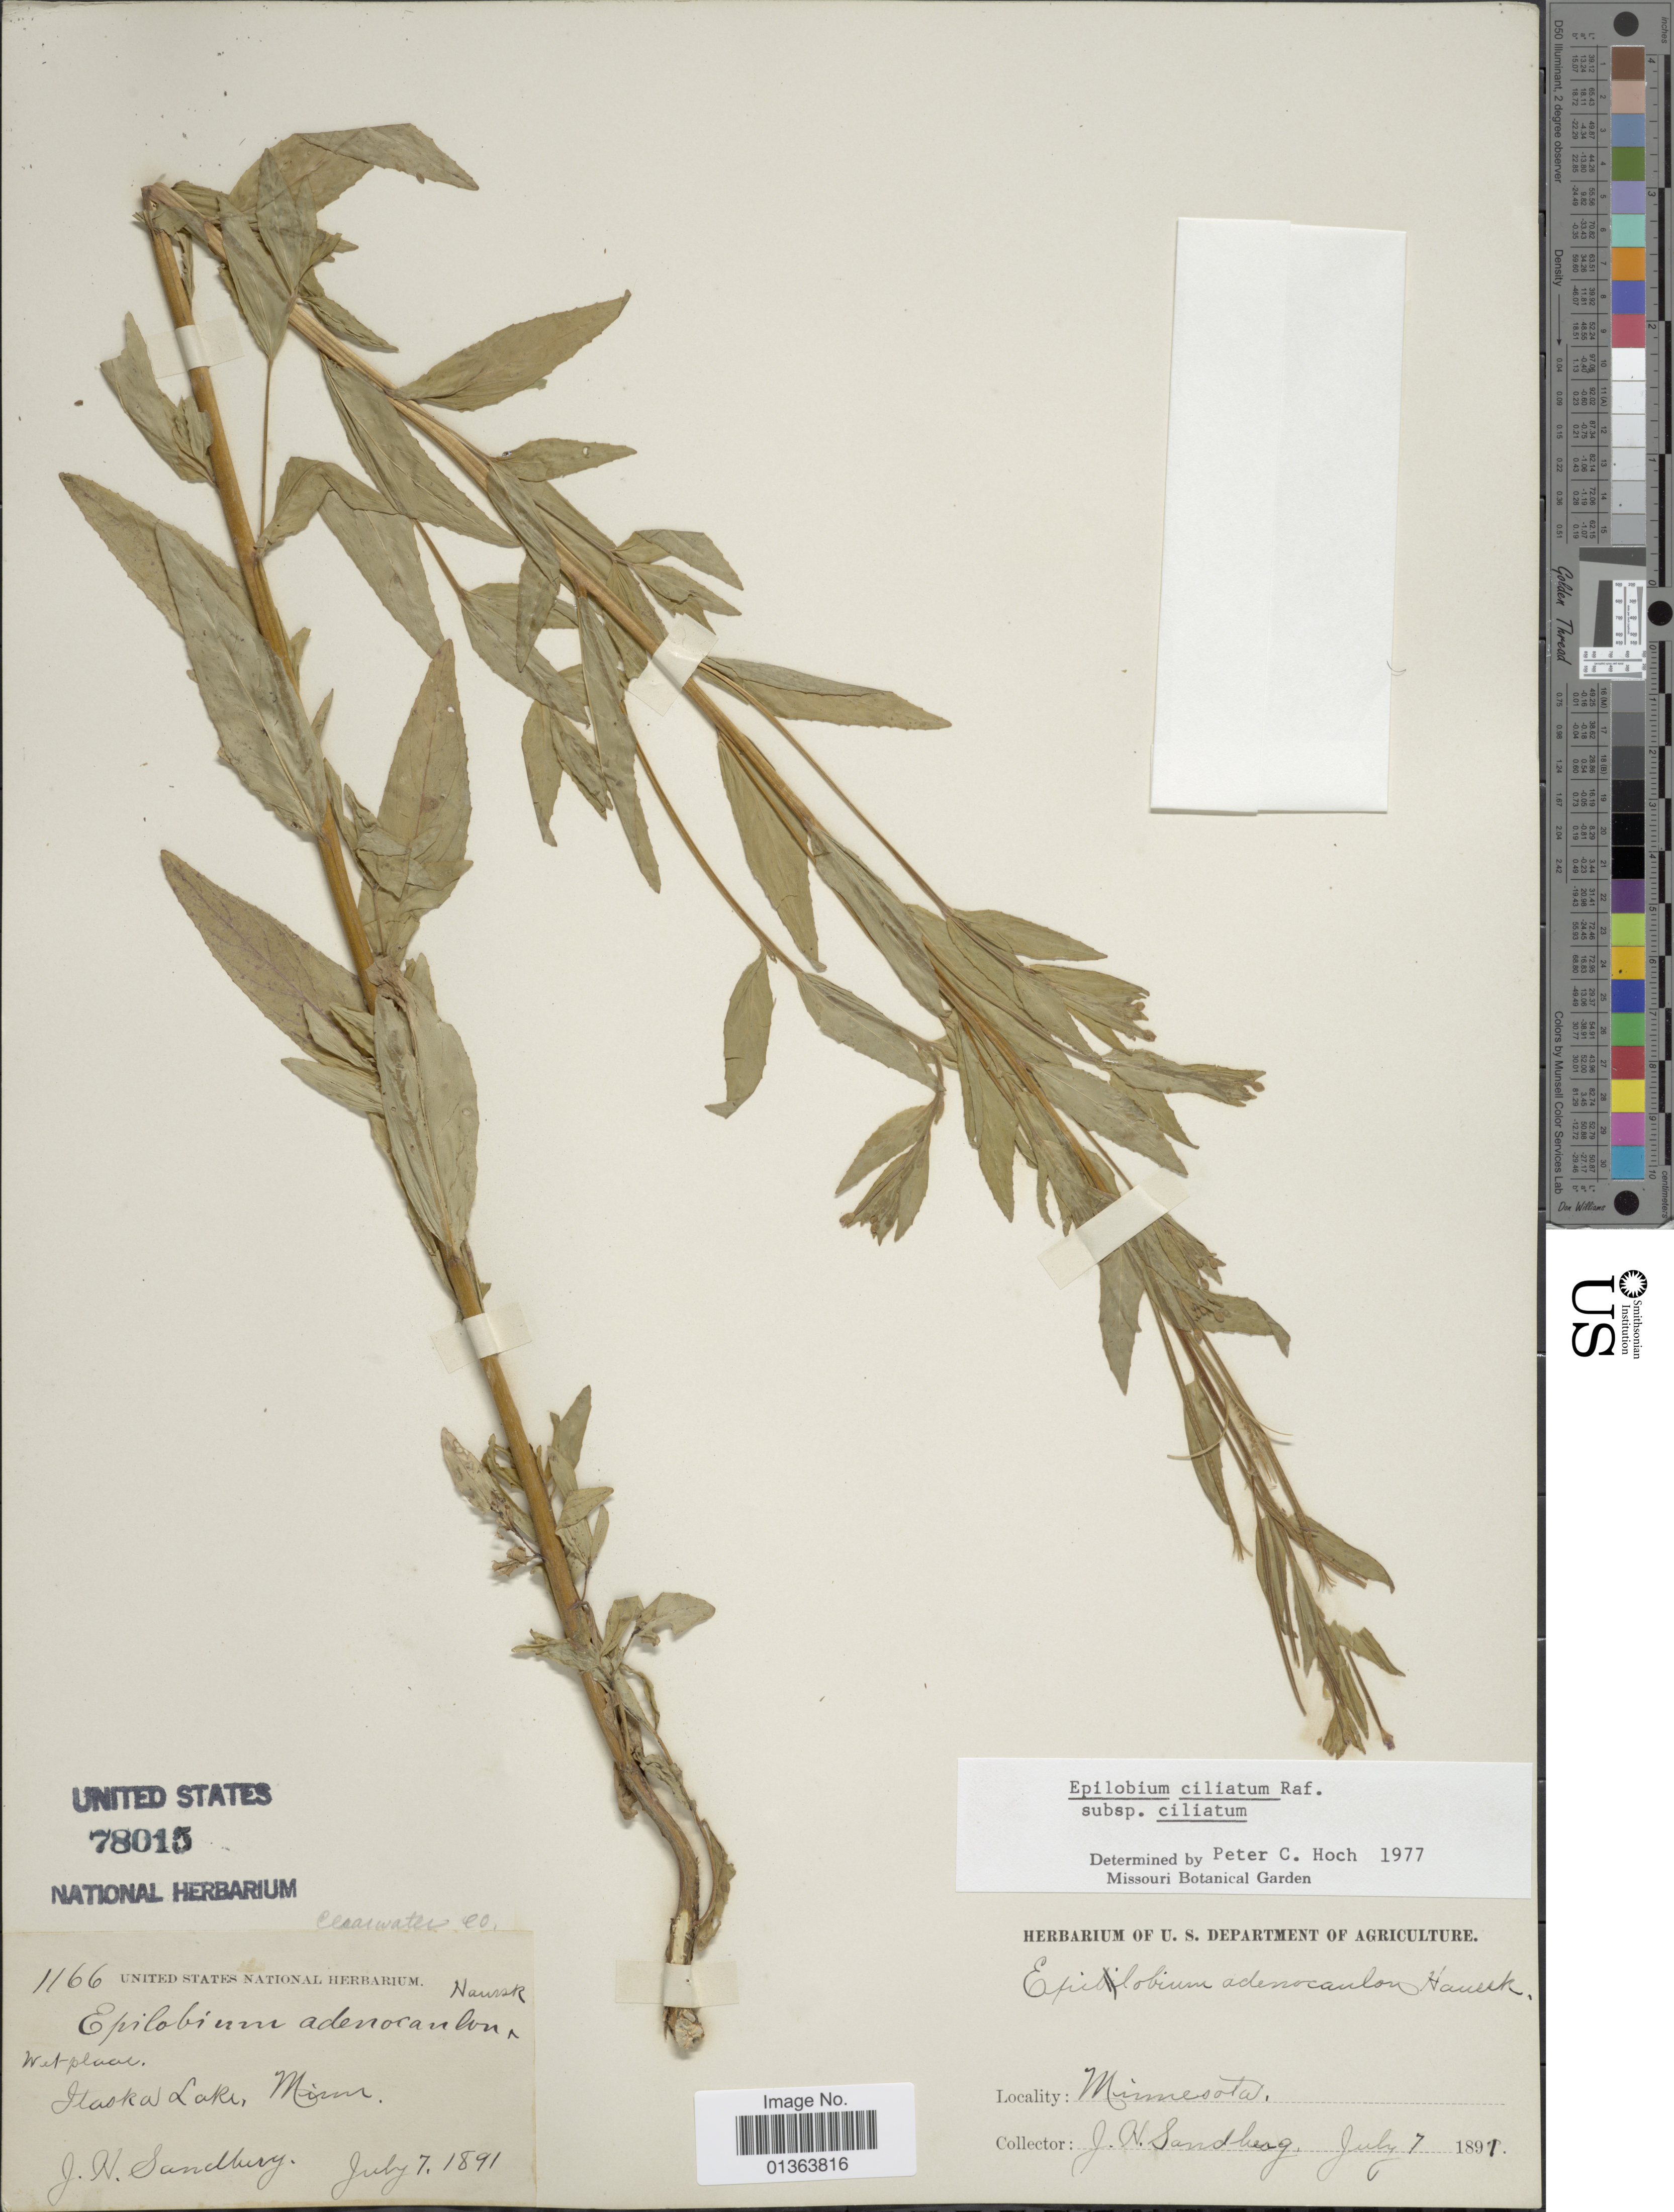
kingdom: Plantae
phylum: Tracheophyta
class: Magnoliopsida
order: Myrtales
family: Onagraceae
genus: Epilobium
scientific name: Epilobium ciliatum subsp. ciliatum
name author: Raf.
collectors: J. H. Sandberg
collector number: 1166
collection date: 1891-07-07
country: United States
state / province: Minnesota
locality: Itaska Lake.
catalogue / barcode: US 78015